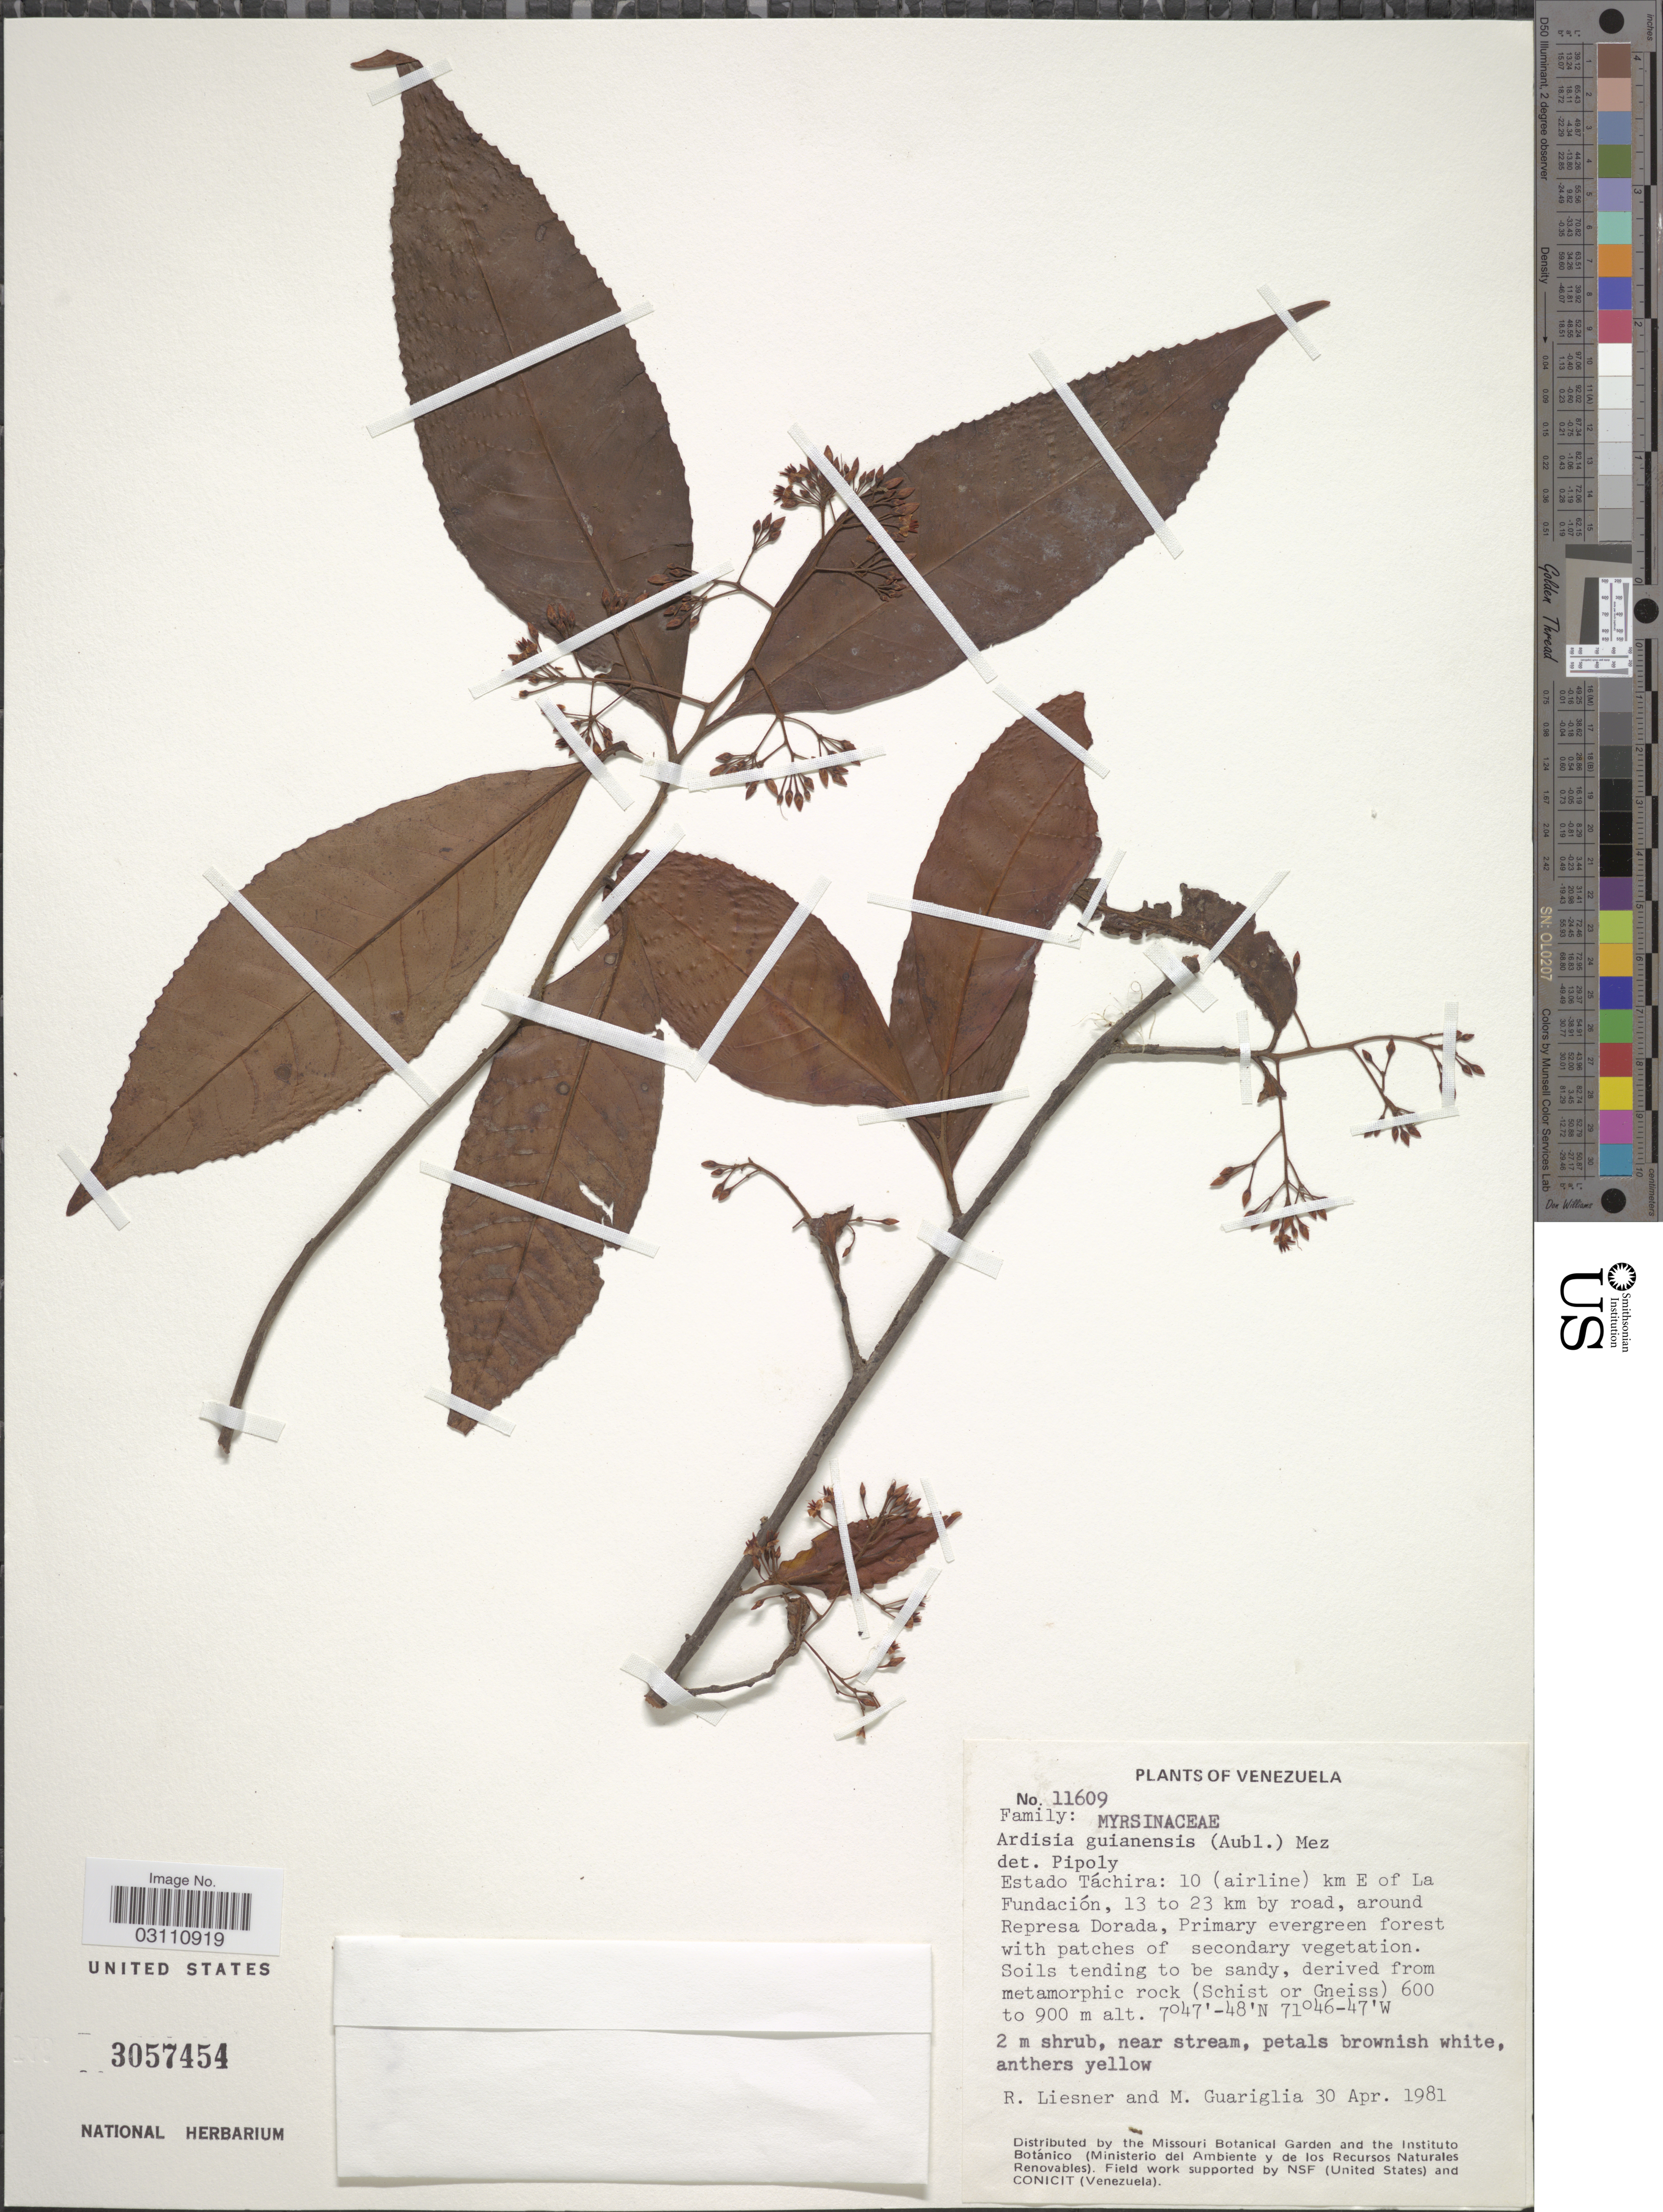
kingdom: Plantae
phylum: Tracheophyta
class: Magnoliopsida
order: Ericales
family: Primulaceae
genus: Ardisia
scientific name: Ardisia guianensis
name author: (Aubl.) Mez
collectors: R. L. Liesner & M. Guariglia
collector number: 11609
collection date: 1981-04-30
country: Venezuela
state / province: Tachira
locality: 10 (airline) km E of La Fundación, 13 to 23 km by road, around Represa Dorada.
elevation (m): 600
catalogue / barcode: US 3057454